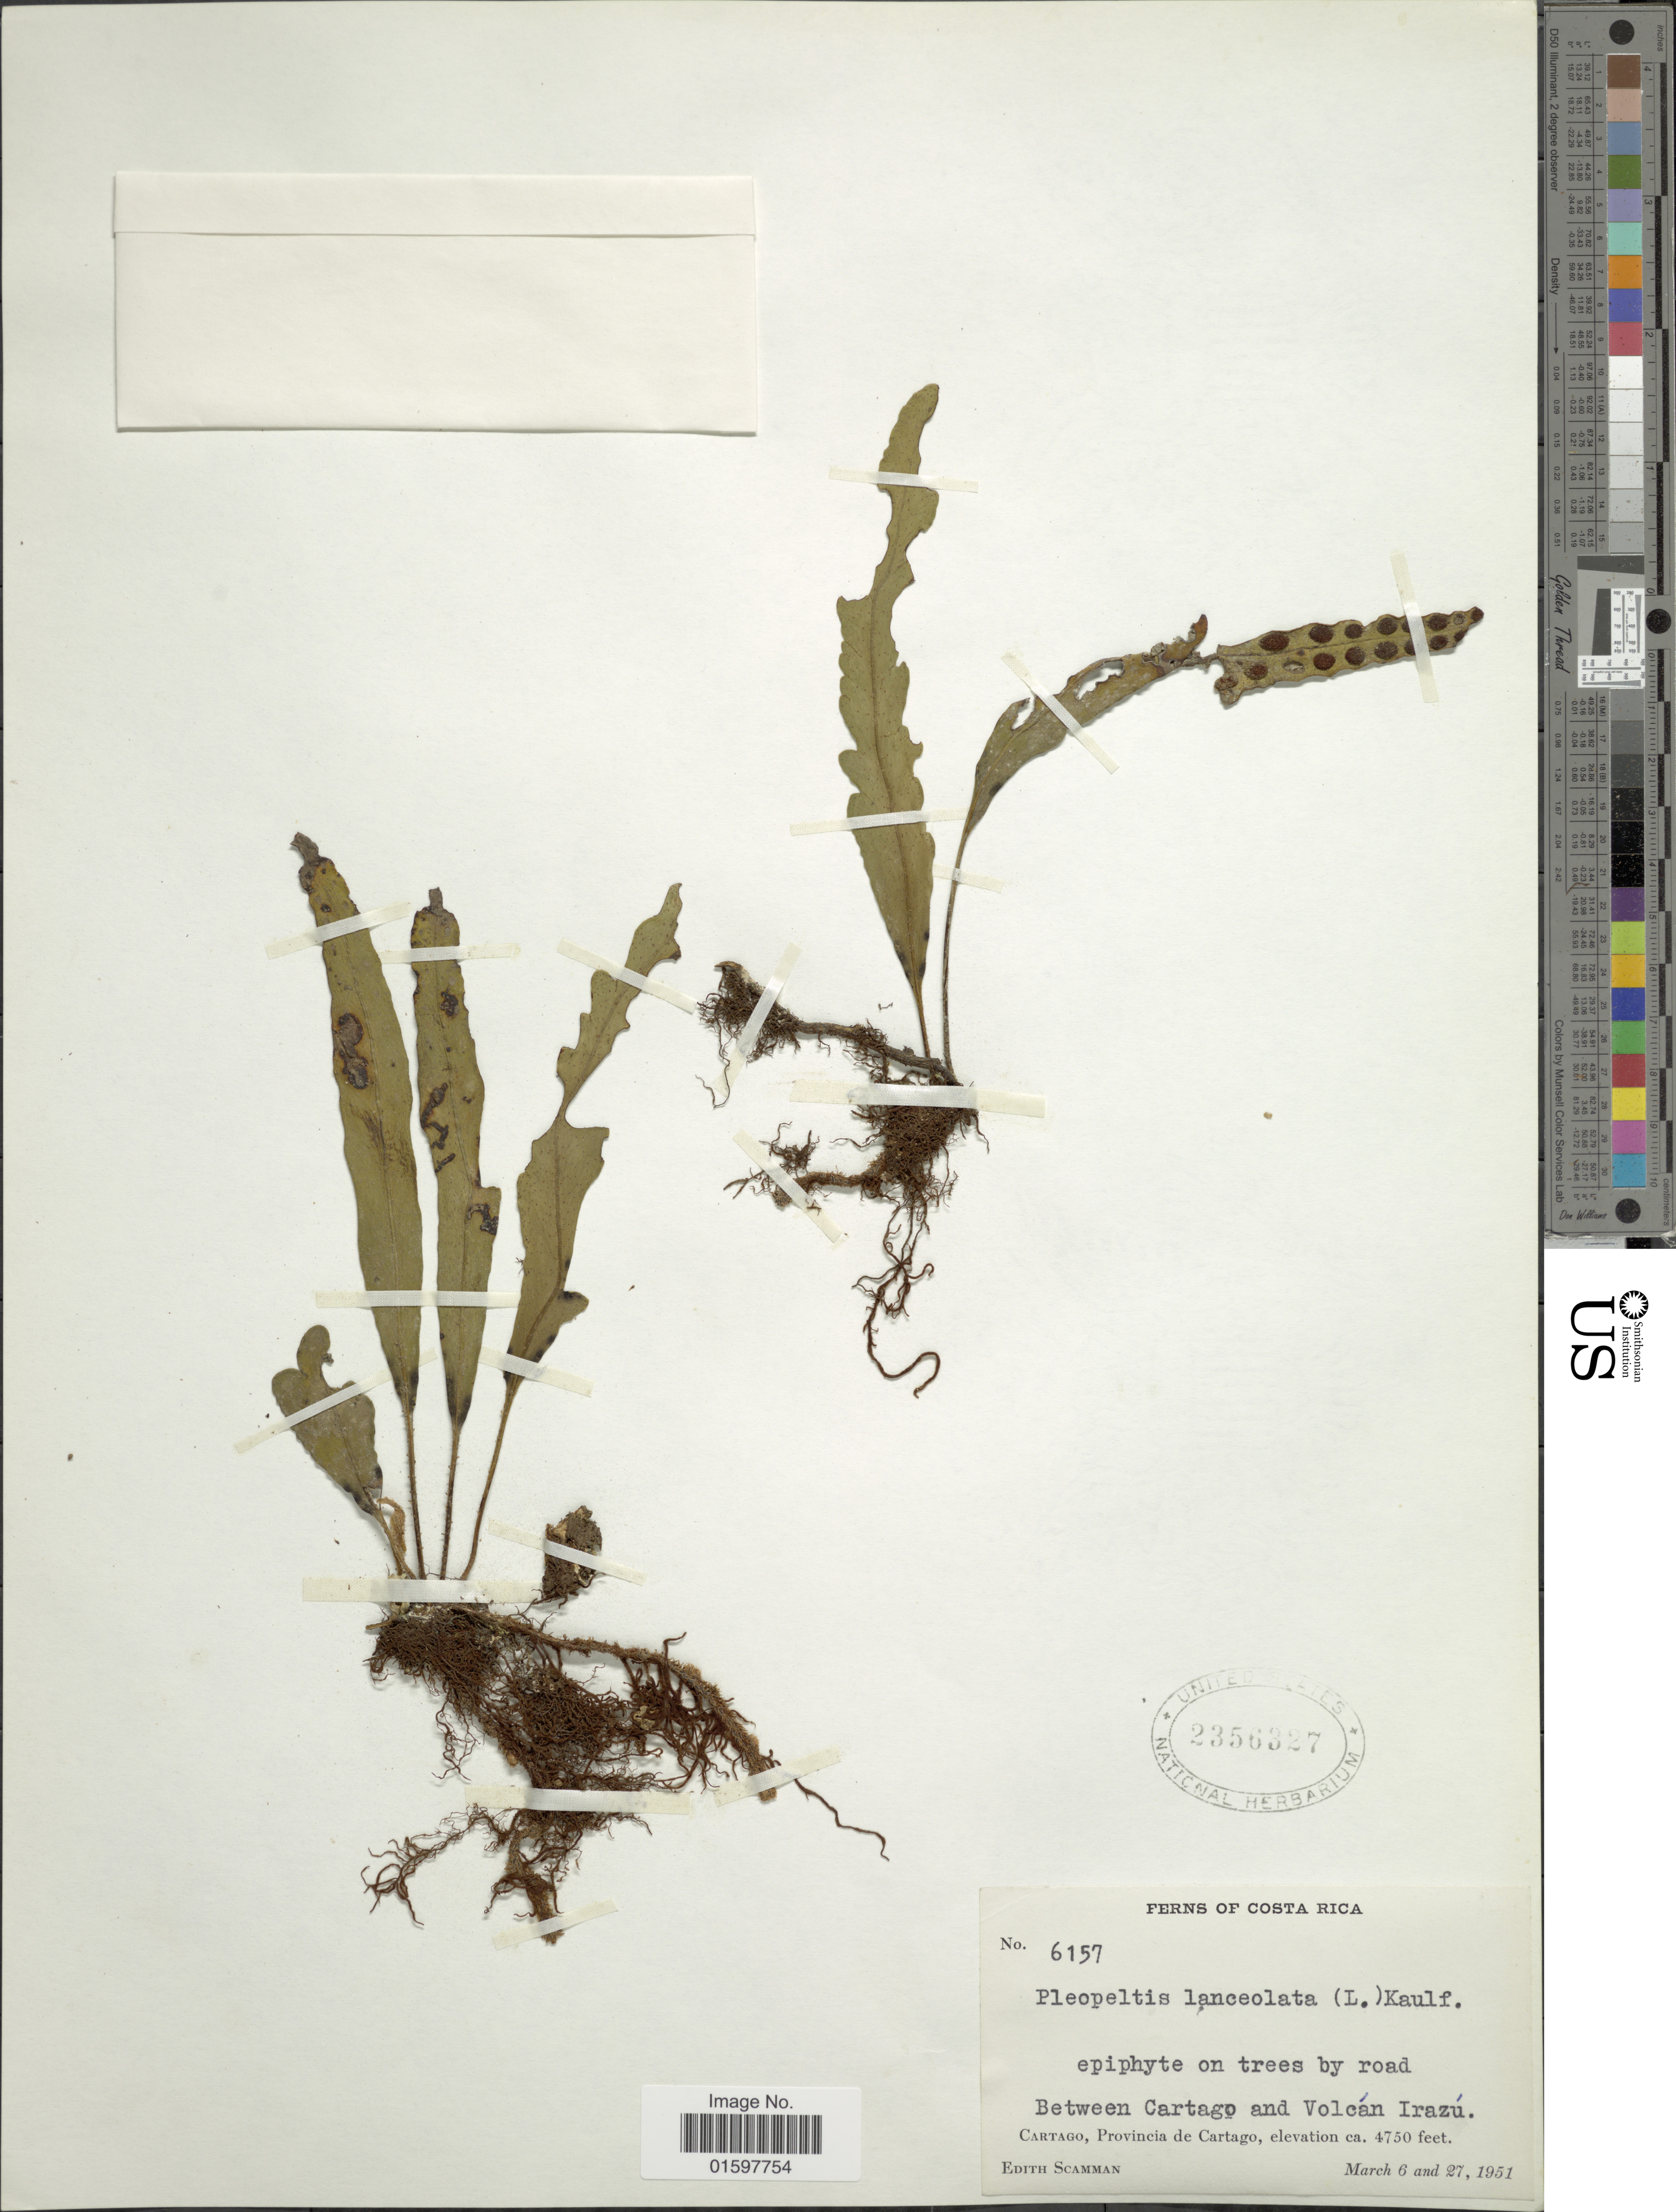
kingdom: Plantae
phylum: Tracheophyta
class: Polypodiopsida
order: Polypodiales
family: Polypodiaceae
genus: Pleopeltis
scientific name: Pleopeltis macrocarpa var. complanata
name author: (Weath.) Lellinger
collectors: E. Scamman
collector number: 6157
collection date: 1951-03-06/1951-03-27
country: Costa Rica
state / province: Cartago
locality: Between Cartago and Volcán Irazú.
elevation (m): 1448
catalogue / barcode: US 2356327